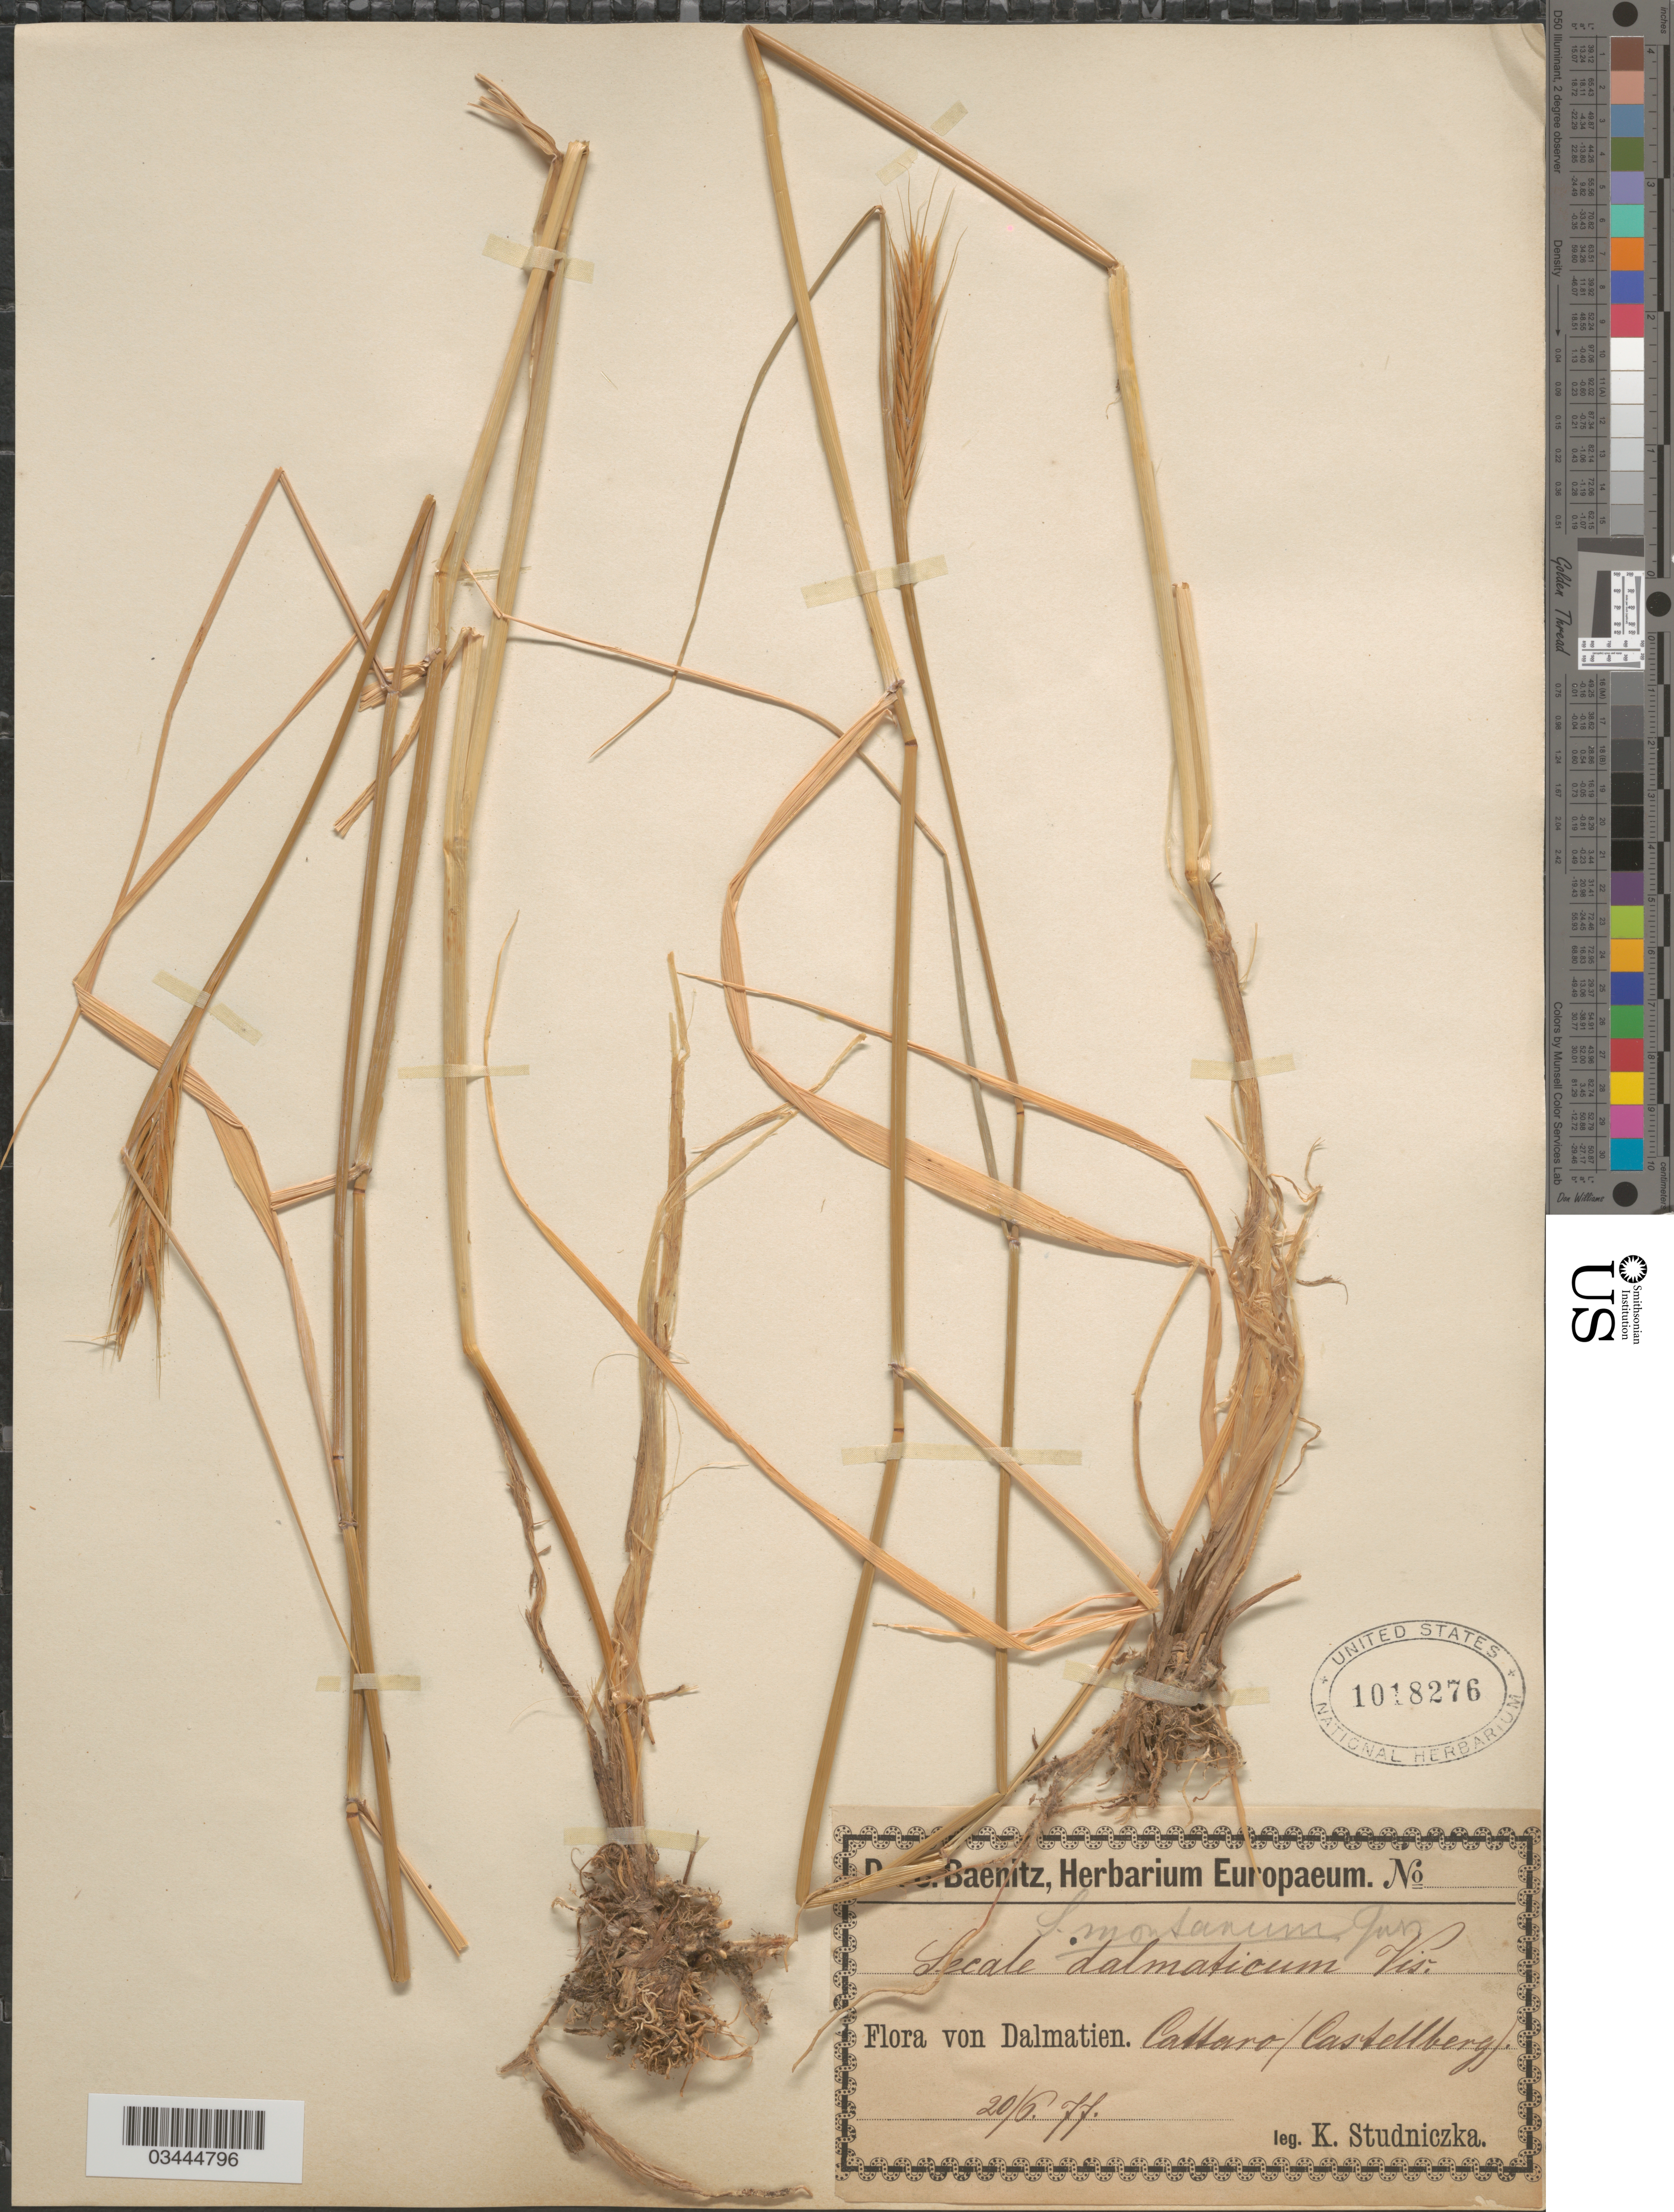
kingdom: Plantae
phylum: Tracheophyta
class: Liliopsida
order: Poales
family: Poaceae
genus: Secale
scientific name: Secale cereale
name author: L.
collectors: K. Studniczka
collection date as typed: Transcribed d/m/y: 20/6/77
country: Croatia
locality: Dalmatien. Cattoro (Castellberg).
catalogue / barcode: US 1018276